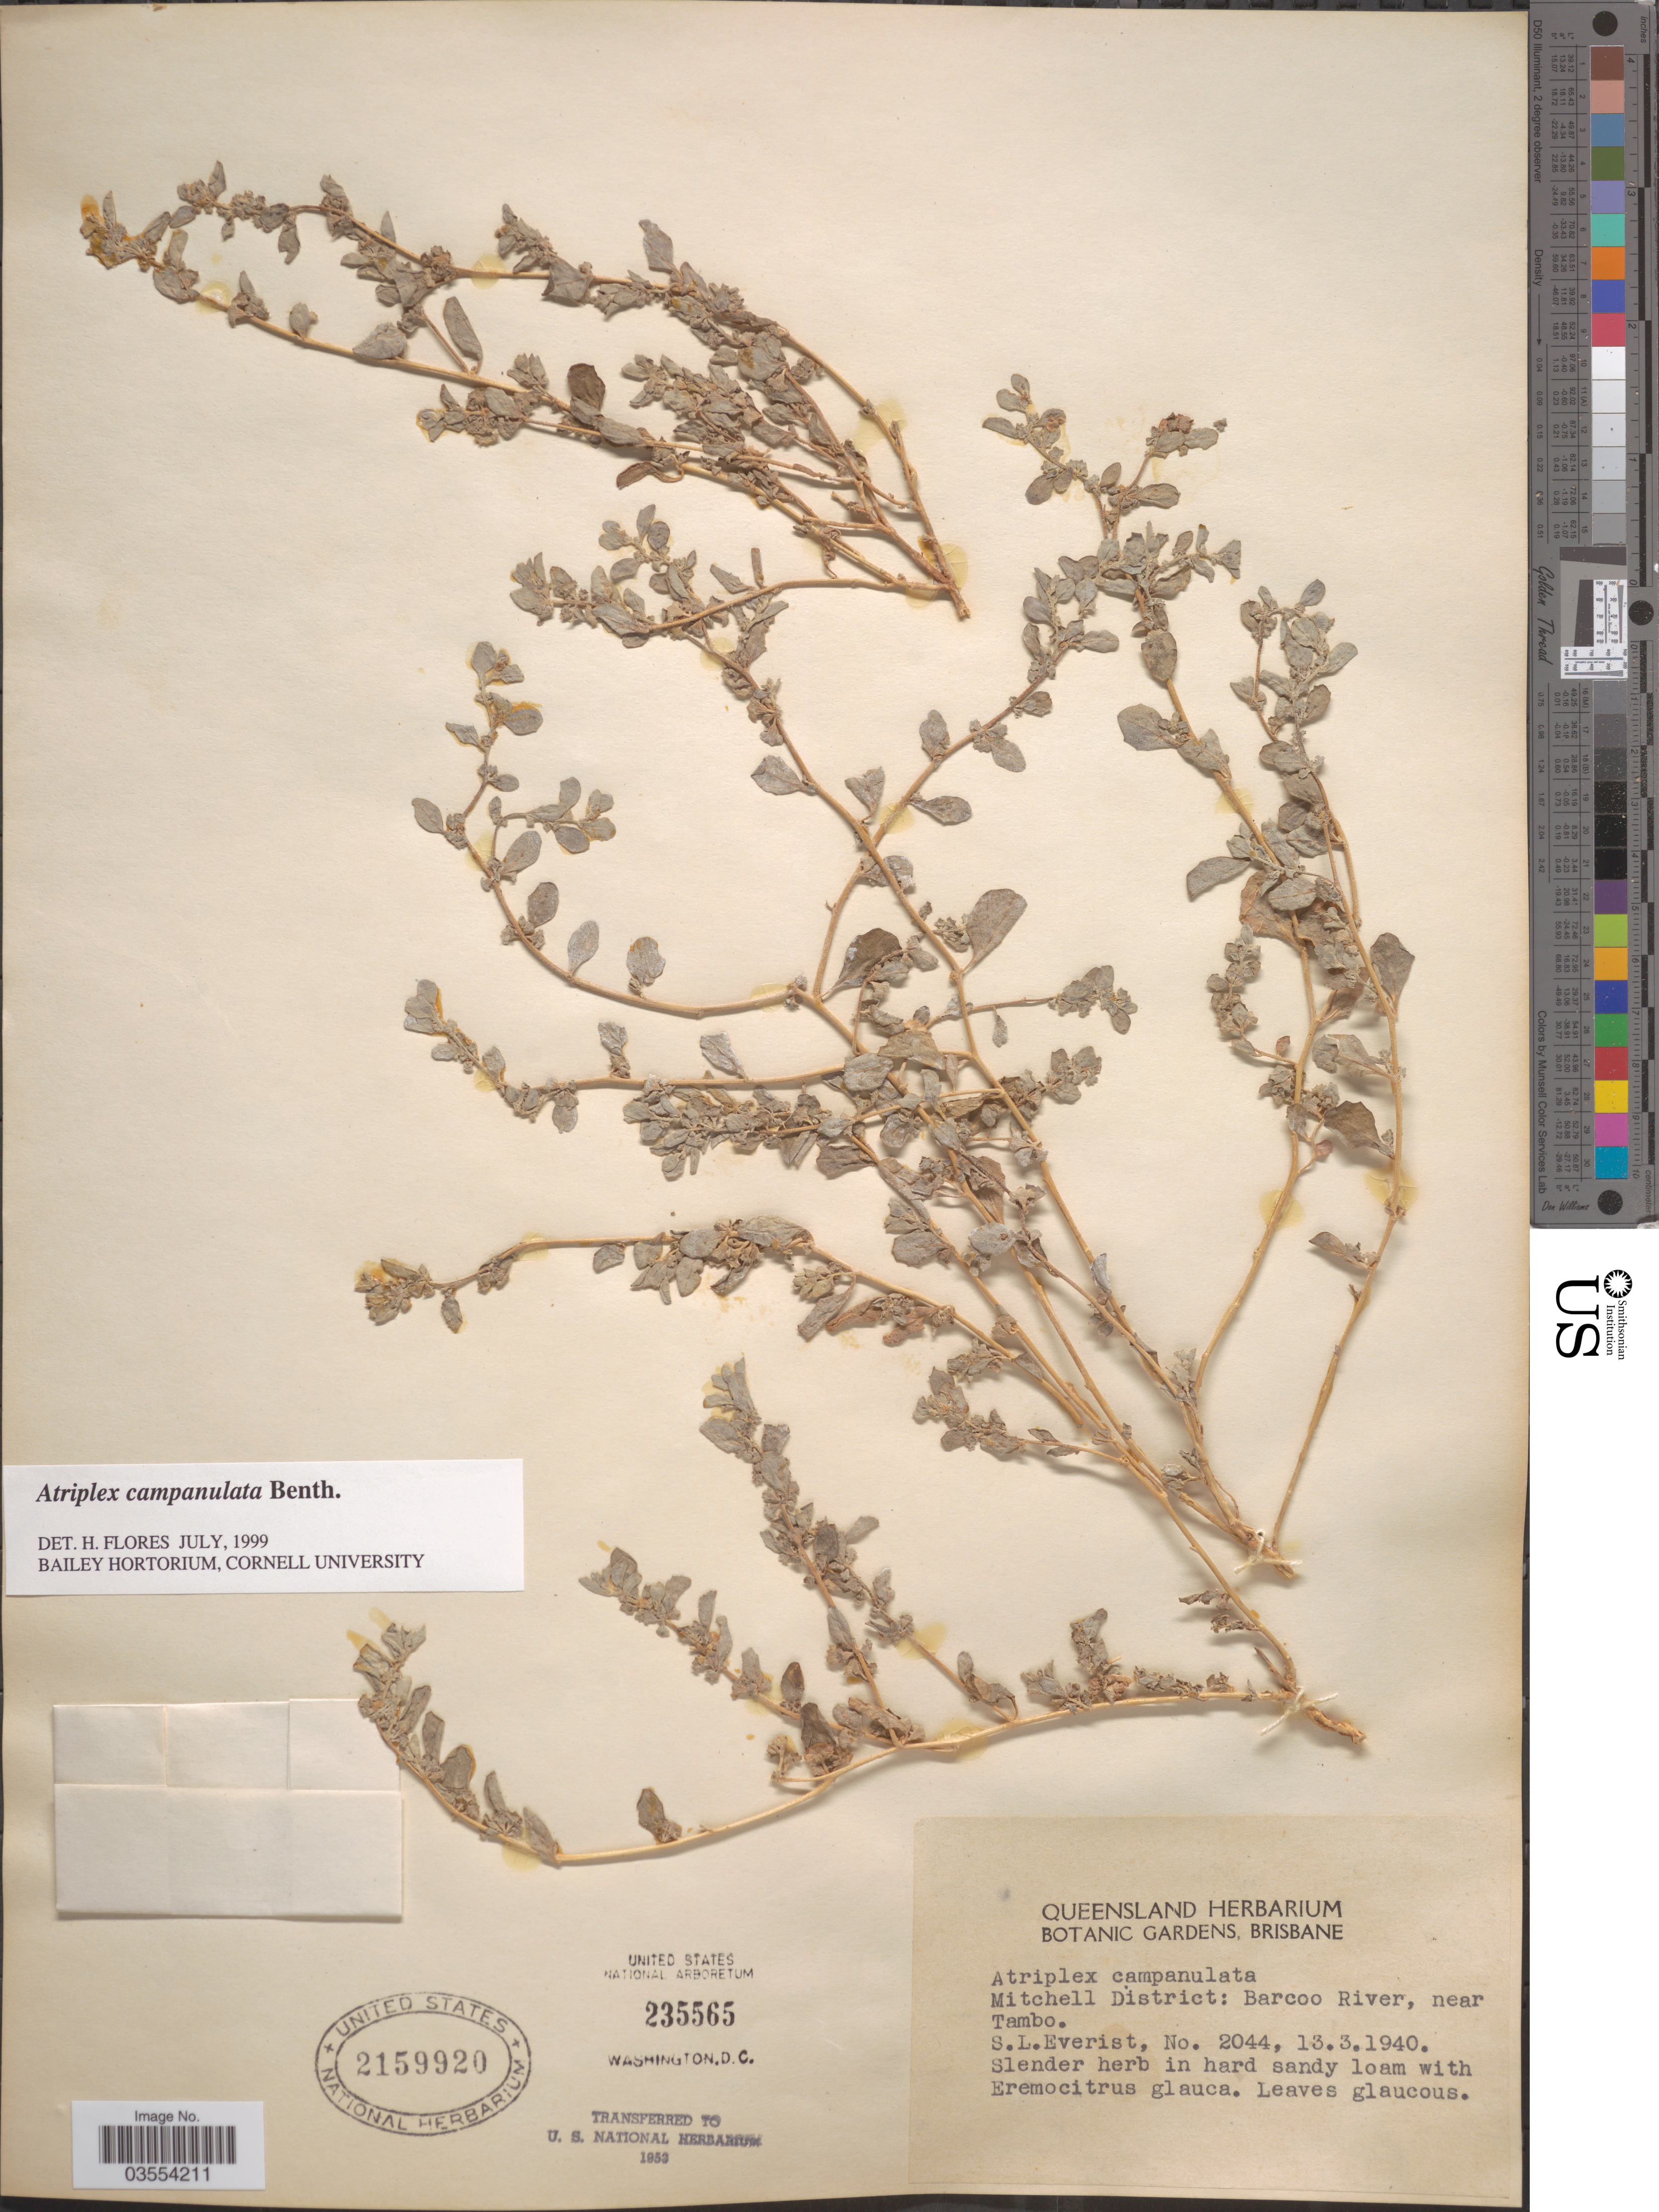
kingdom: Plantae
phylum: Tracheophyta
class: Magnoliopsida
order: Caryophyllales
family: Amaranthaceae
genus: Atriplex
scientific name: Atriplex campanulata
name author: Benth.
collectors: S. Everist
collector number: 2044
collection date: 1940-03-13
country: Australia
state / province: Queensland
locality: Mitchell District: Barcoo River, near Tambo.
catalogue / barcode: US 2159920